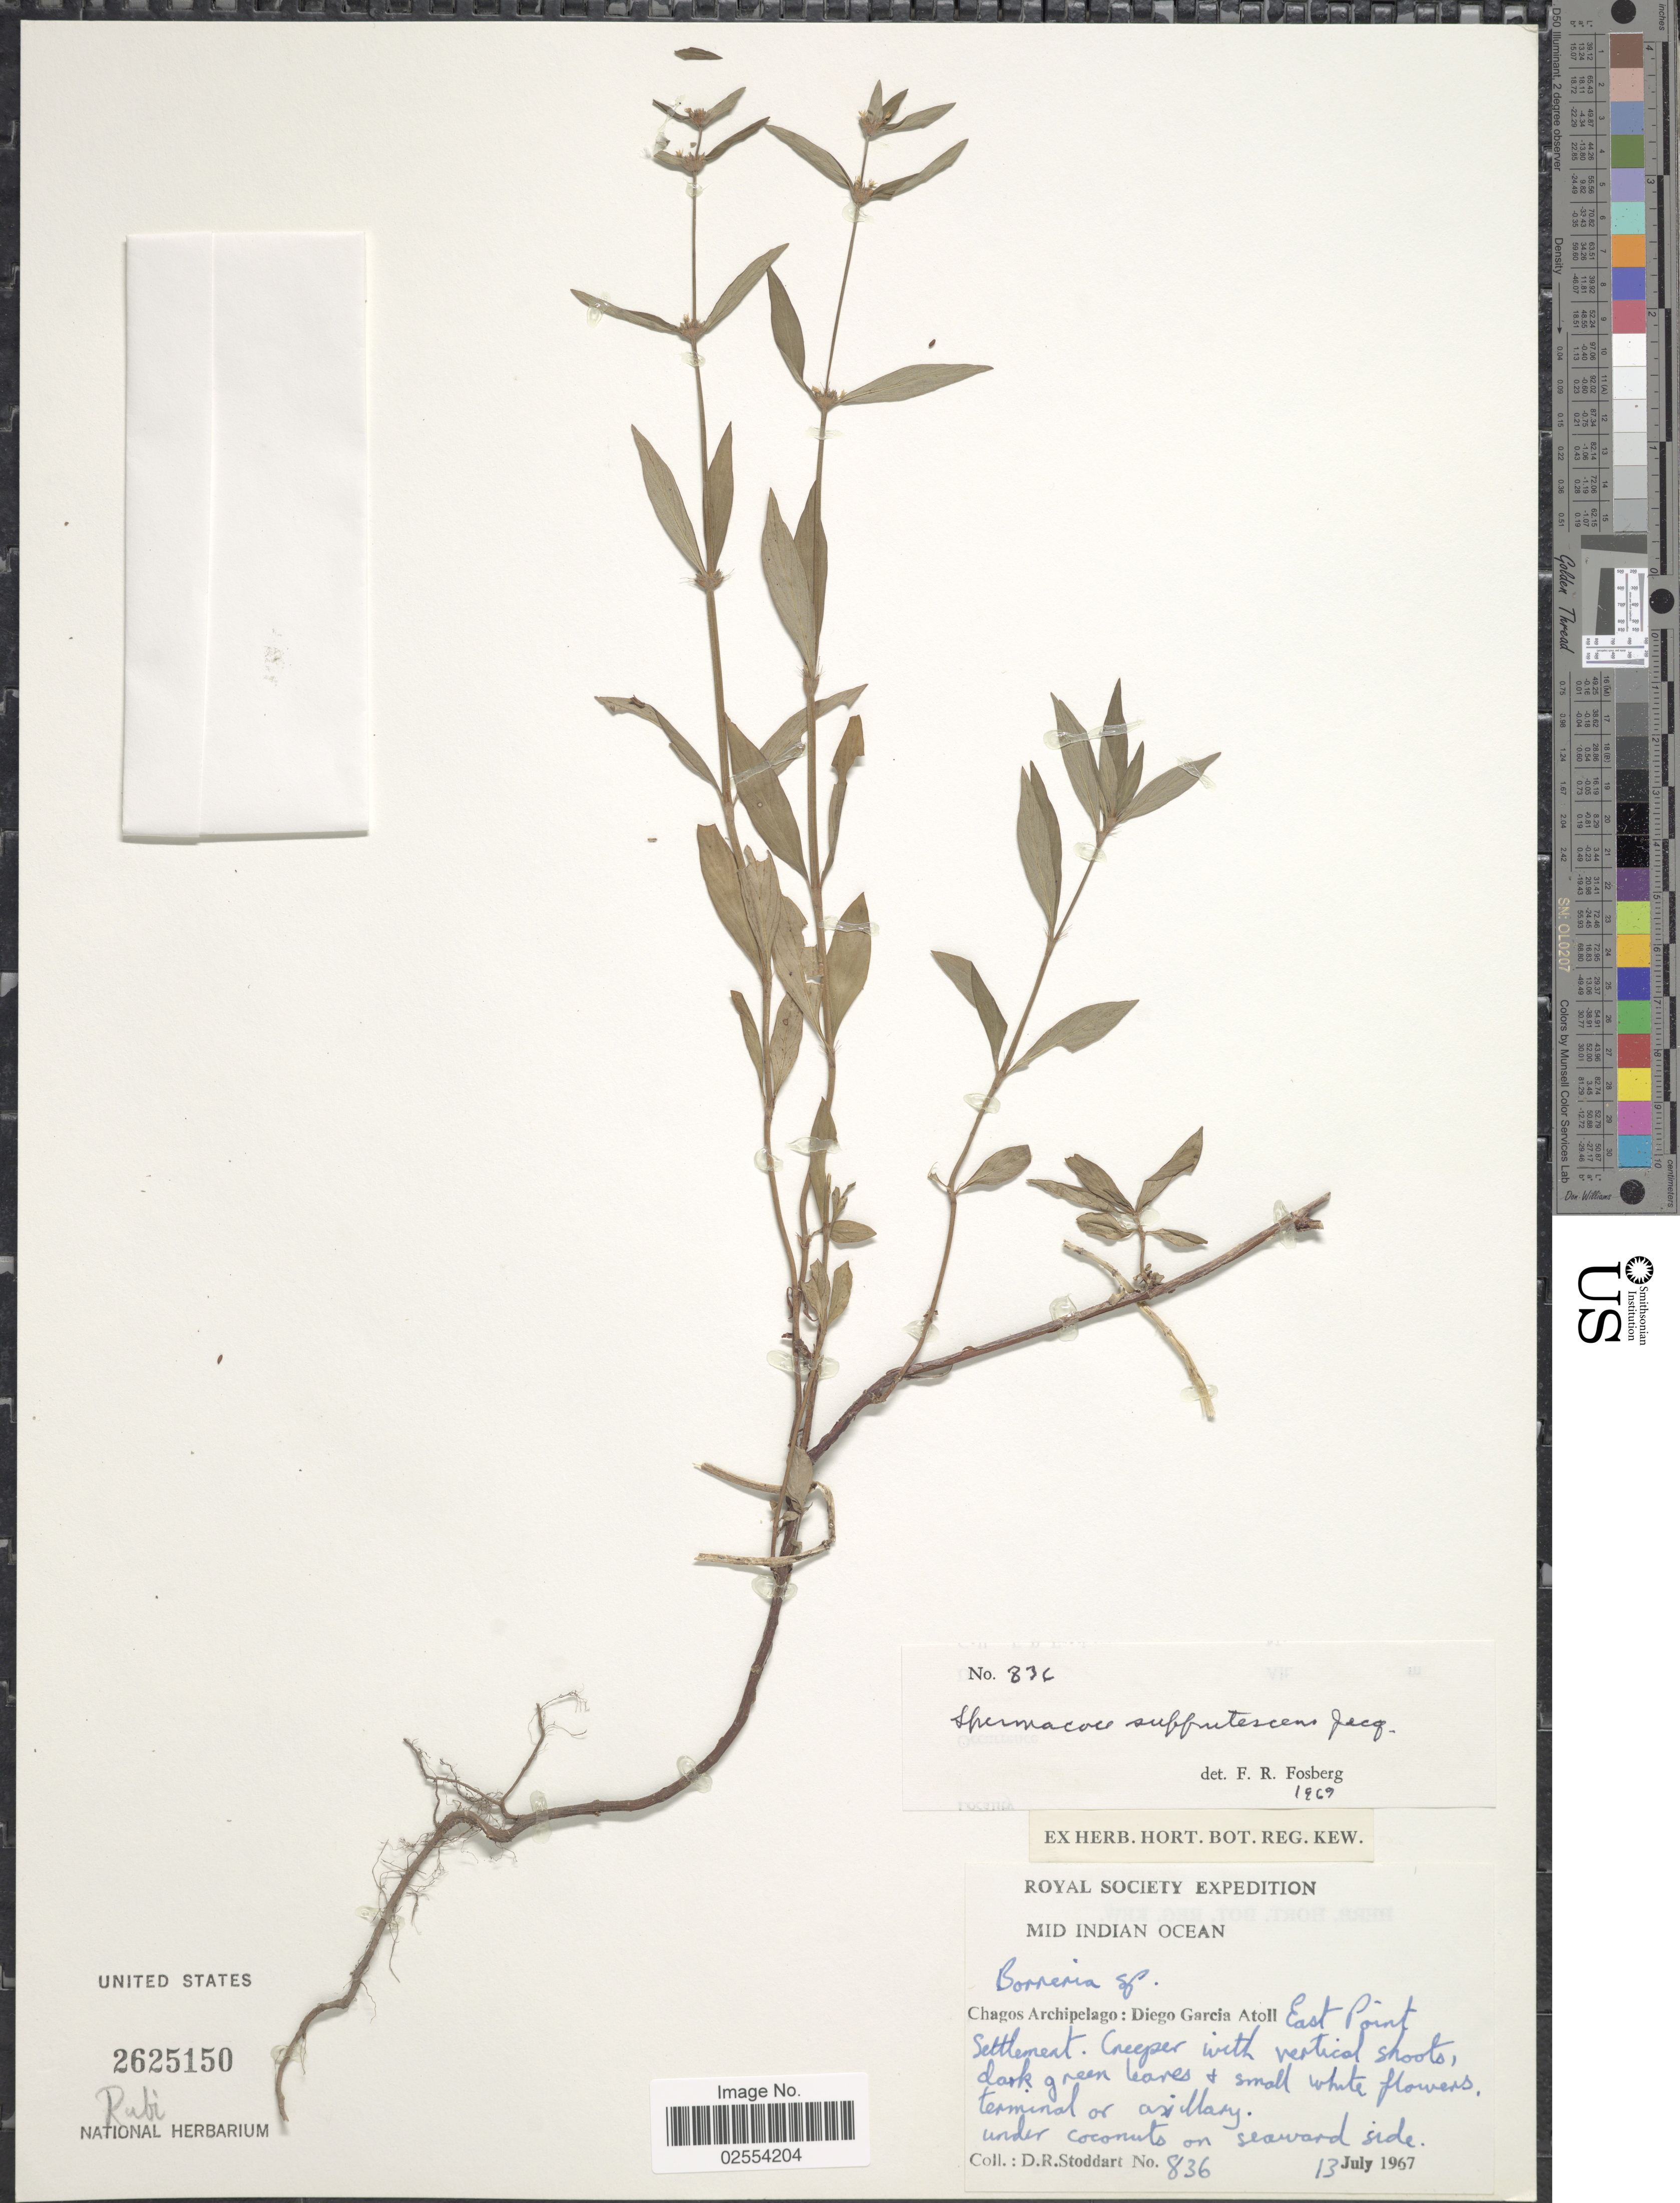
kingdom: Plantae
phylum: Tracheophyta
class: Magnoliopsida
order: Gentianales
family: Rubiaceae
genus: Spermacoce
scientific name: Spermacoce assurgens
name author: Ruiz & Pav.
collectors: D. R. Stoddart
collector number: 836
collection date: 1967-07-13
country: British Indian Ocean Territory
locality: Royal Society, Mid Indian Ocean, Chagos Archipelago; Diego Garcia Atoll, East Point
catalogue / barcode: US 2625150